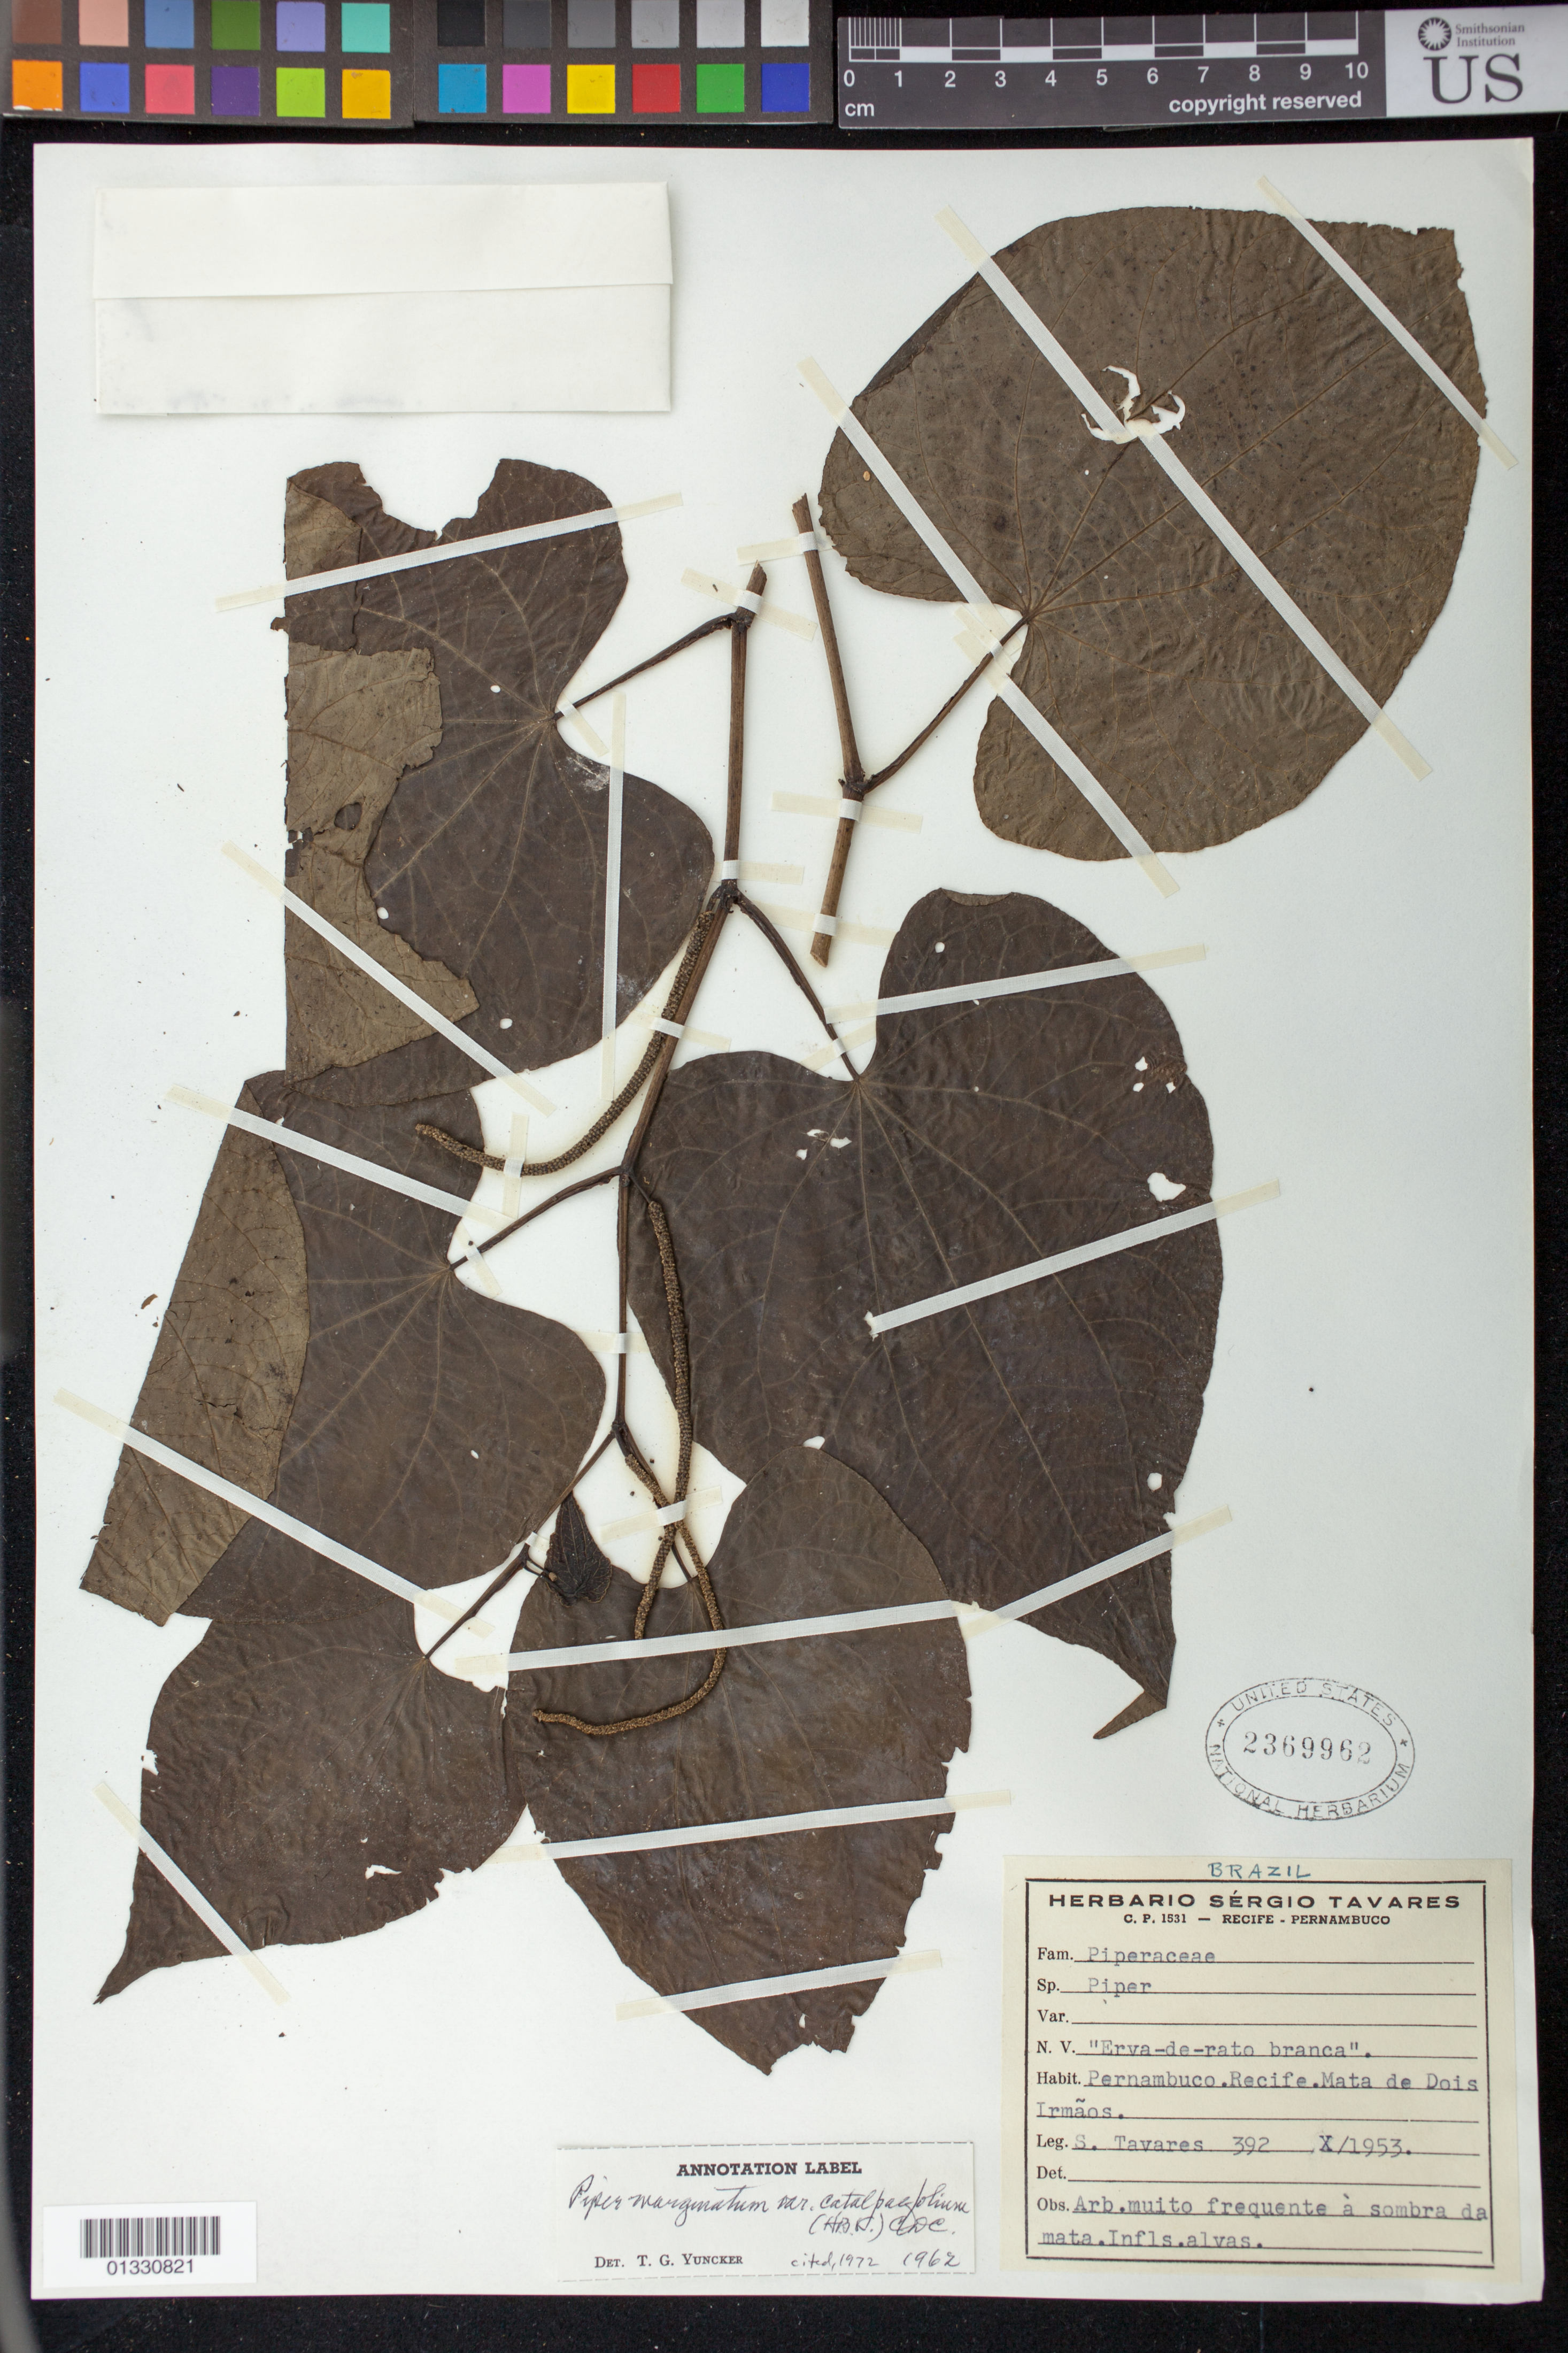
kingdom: Plantae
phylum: Tracheophyta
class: Magnoliopsida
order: Piperales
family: Piperaceae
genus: Piper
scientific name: Piper marginatum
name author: Jacq.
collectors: S. Tavares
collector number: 392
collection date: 1953-10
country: Brazil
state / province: Pernambuco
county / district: Recife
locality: Mata de Dois Irmãos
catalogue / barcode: US 2369962